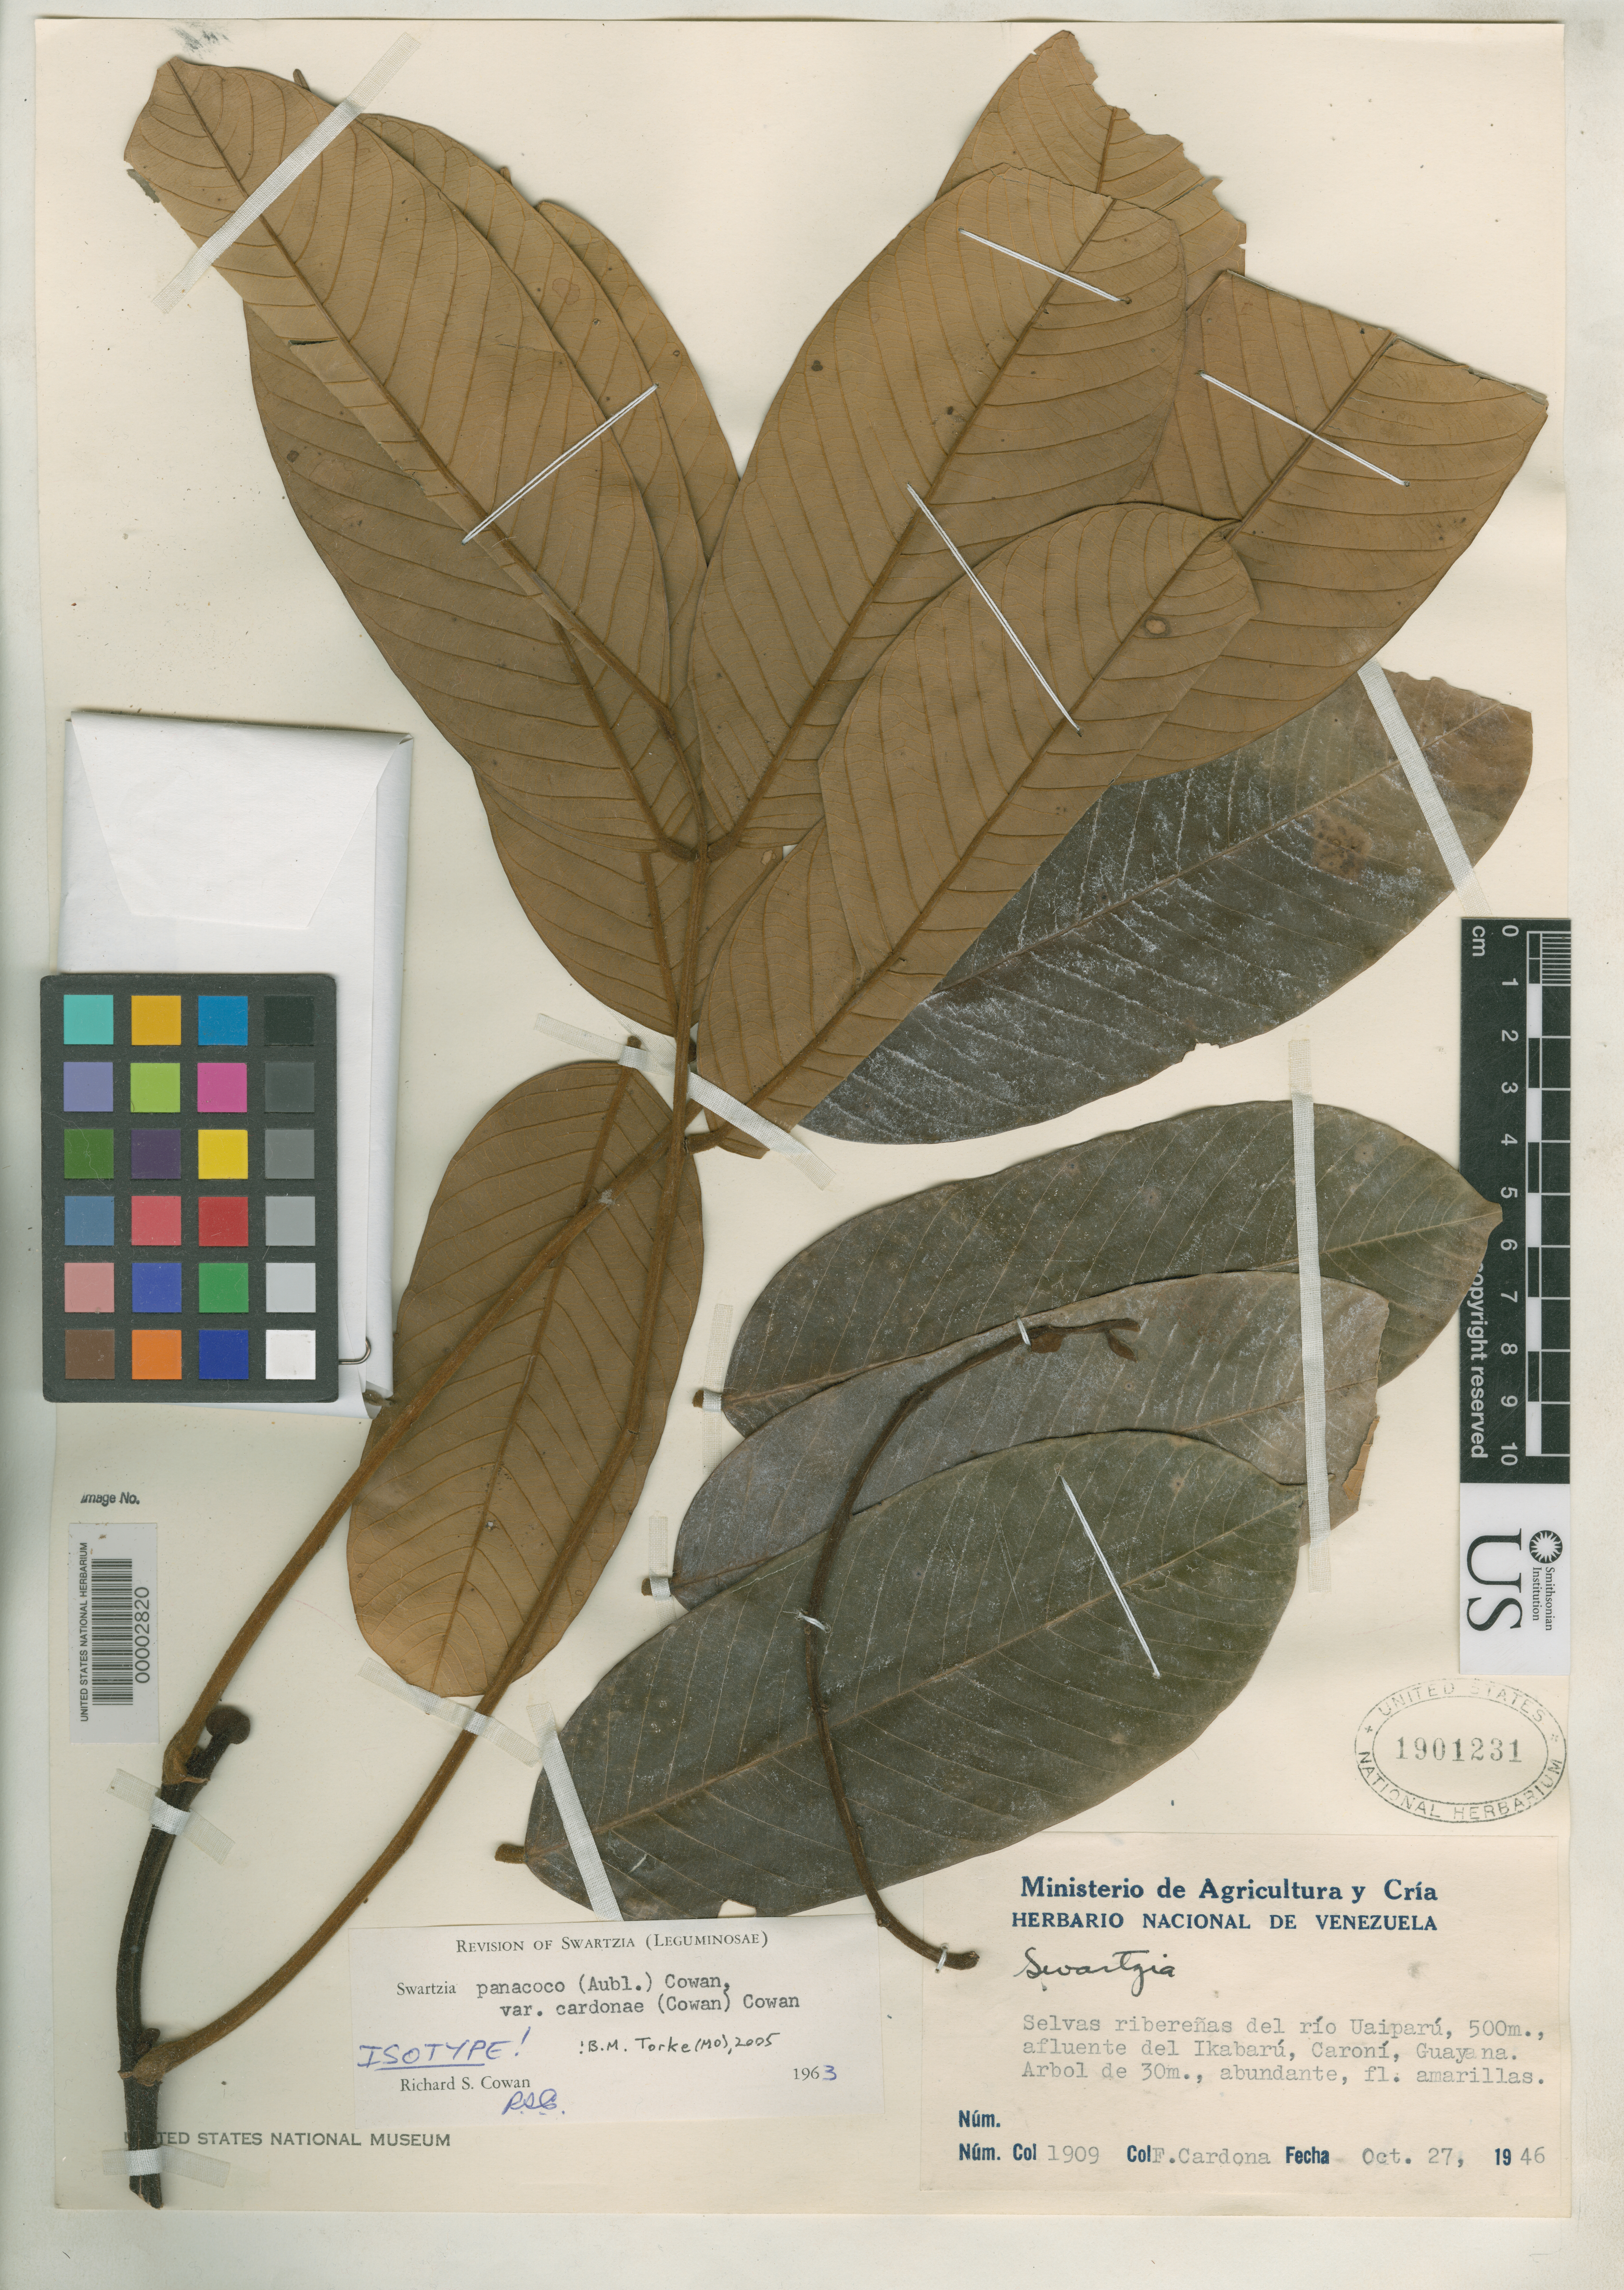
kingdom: Plantae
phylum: Tracheophyta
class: Magnoliopsida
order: Fabales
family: Fabaceae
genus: Swartzia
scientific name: Swartzia panacoco var. cardonae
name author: R.S. Cowan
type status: Isotype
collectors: F. Cardona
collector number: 1909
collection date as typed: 27 Oct 1946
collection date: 1946-10-27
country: Venezuela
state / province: Bolivar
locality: Rio Vaiparu, of Rio Ikaburu.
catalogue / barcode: US 1901231